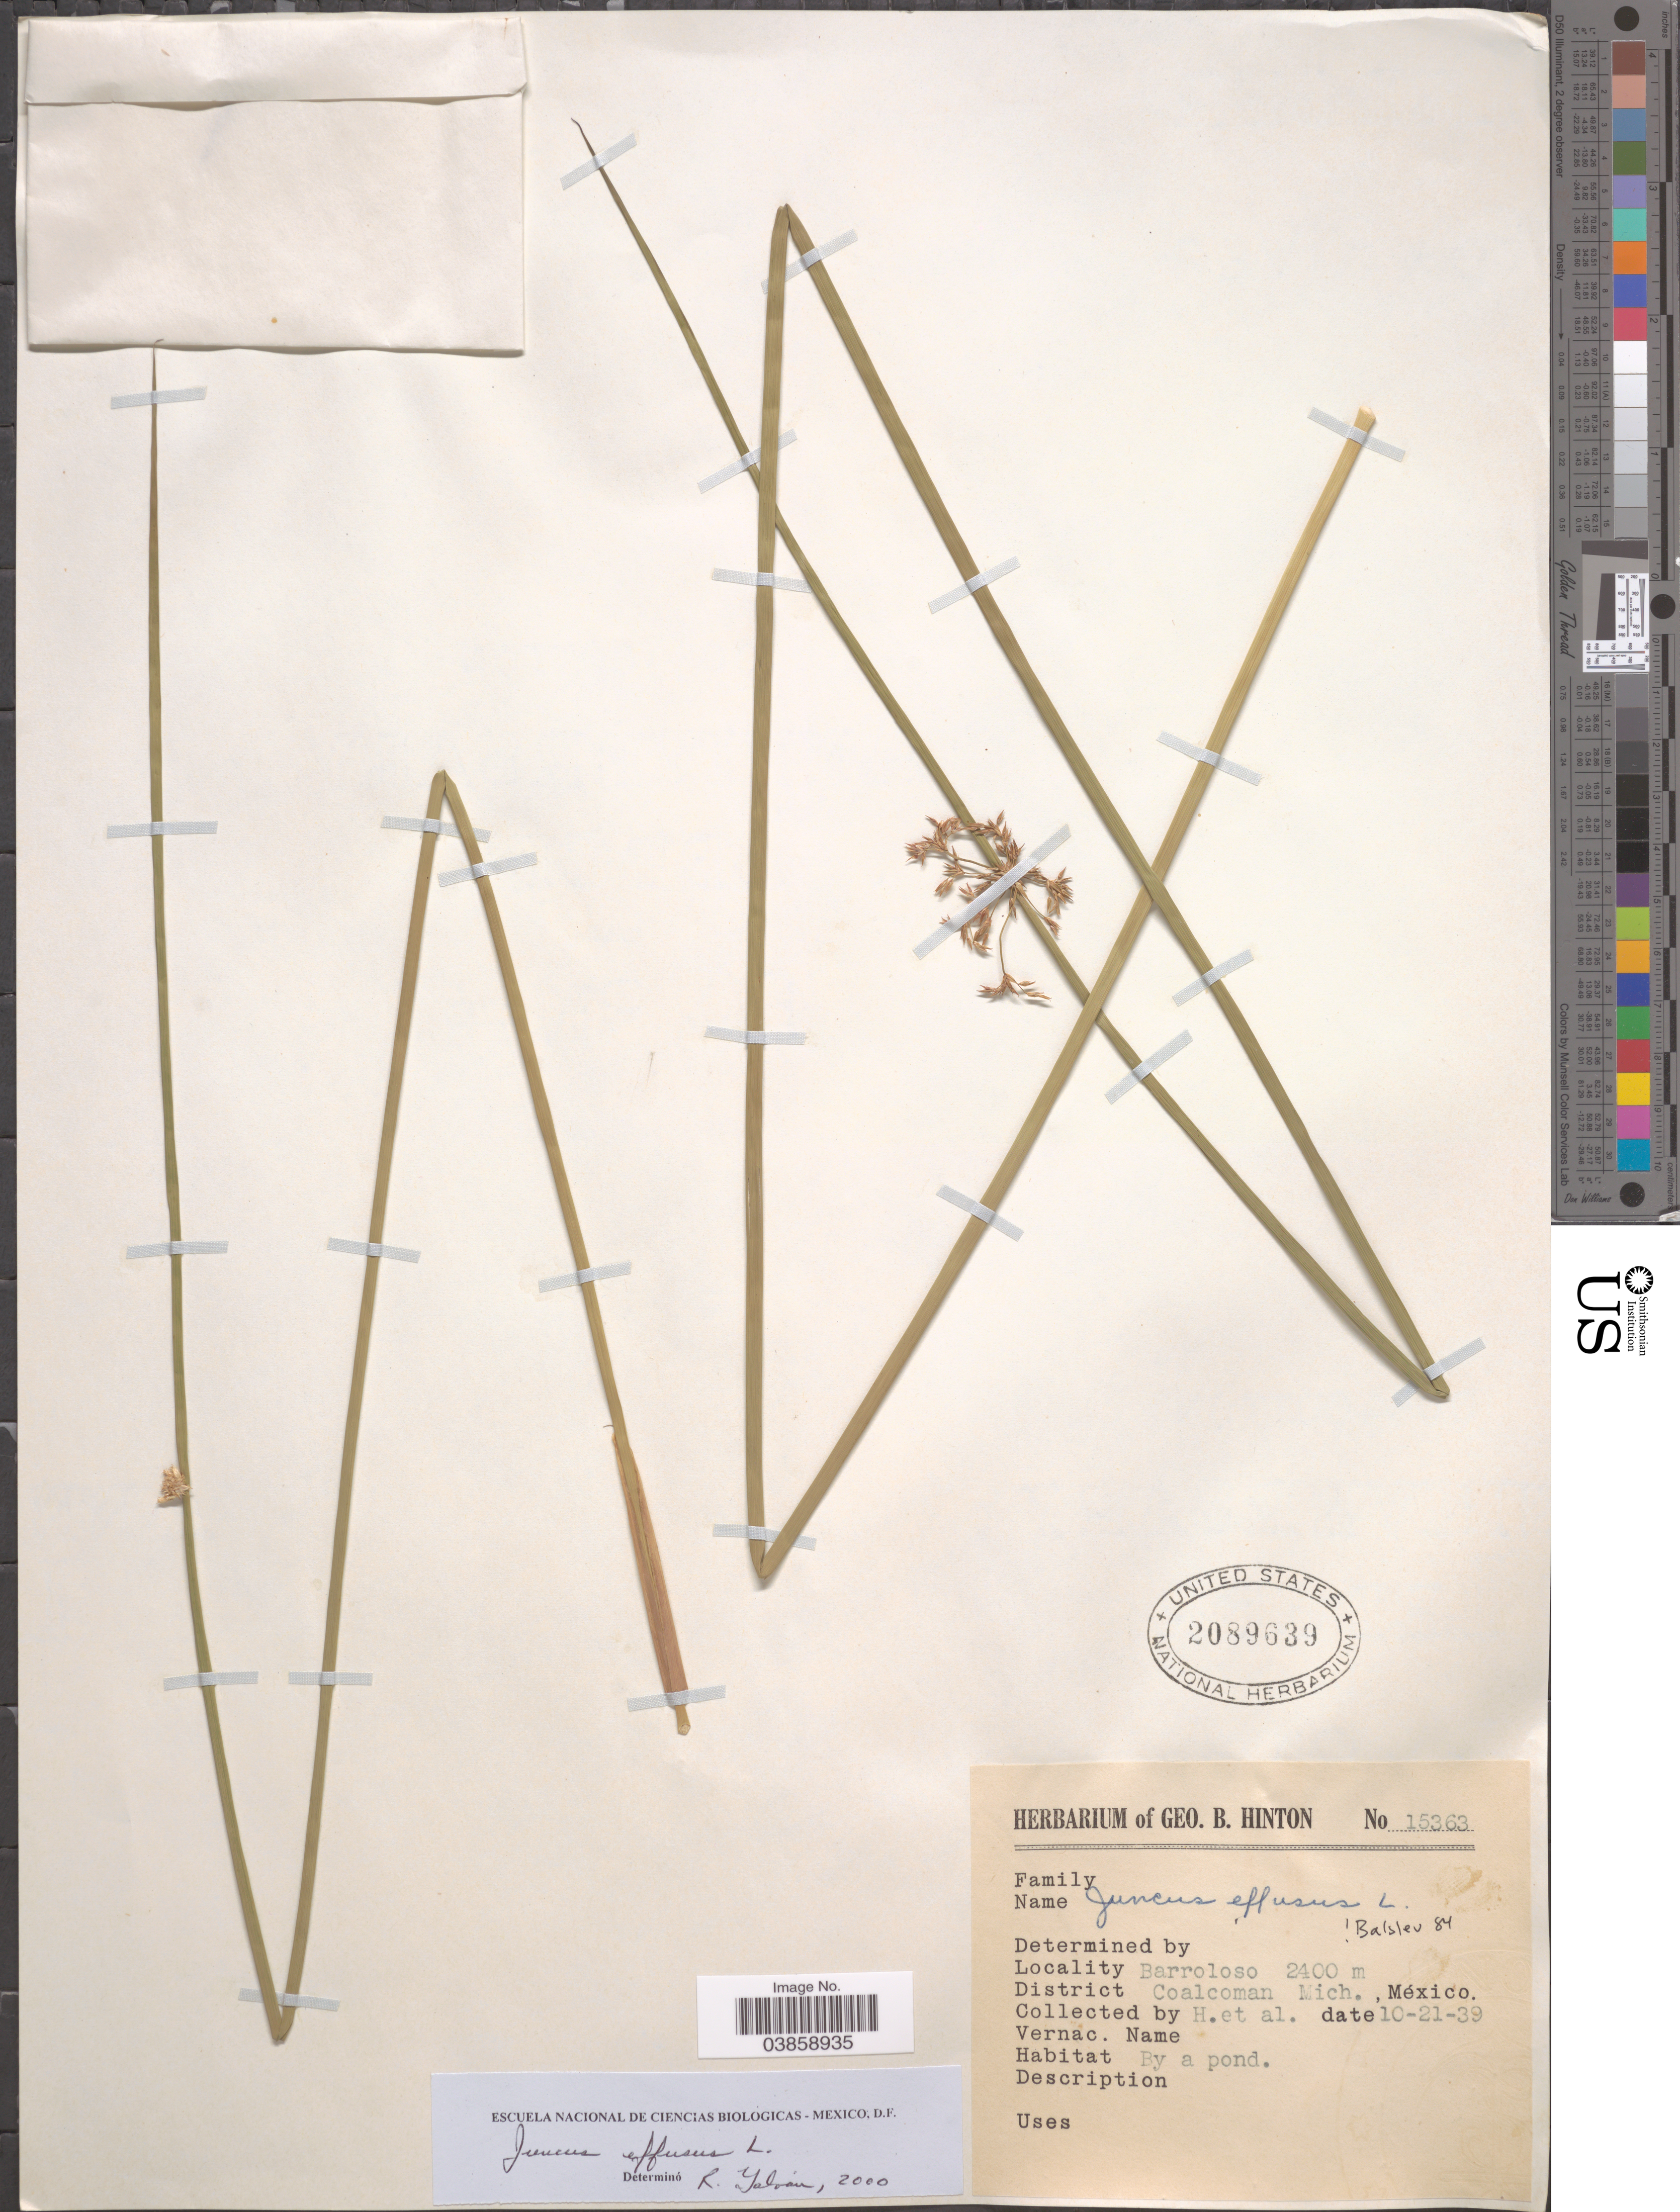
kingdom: Plantae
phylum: Tracheophyta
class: Liliopsida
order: Poales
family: Juncaceae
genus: Juncus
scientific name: Juncus effusus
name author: L.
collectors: G. B. Hinton & et al.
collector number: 15363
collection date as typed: Transcribed d/m/y: 21/10/39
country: Mexico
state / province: Michoacán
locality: Barroloso. District Coalcoman.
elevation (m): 2400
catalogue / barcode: US 2089639